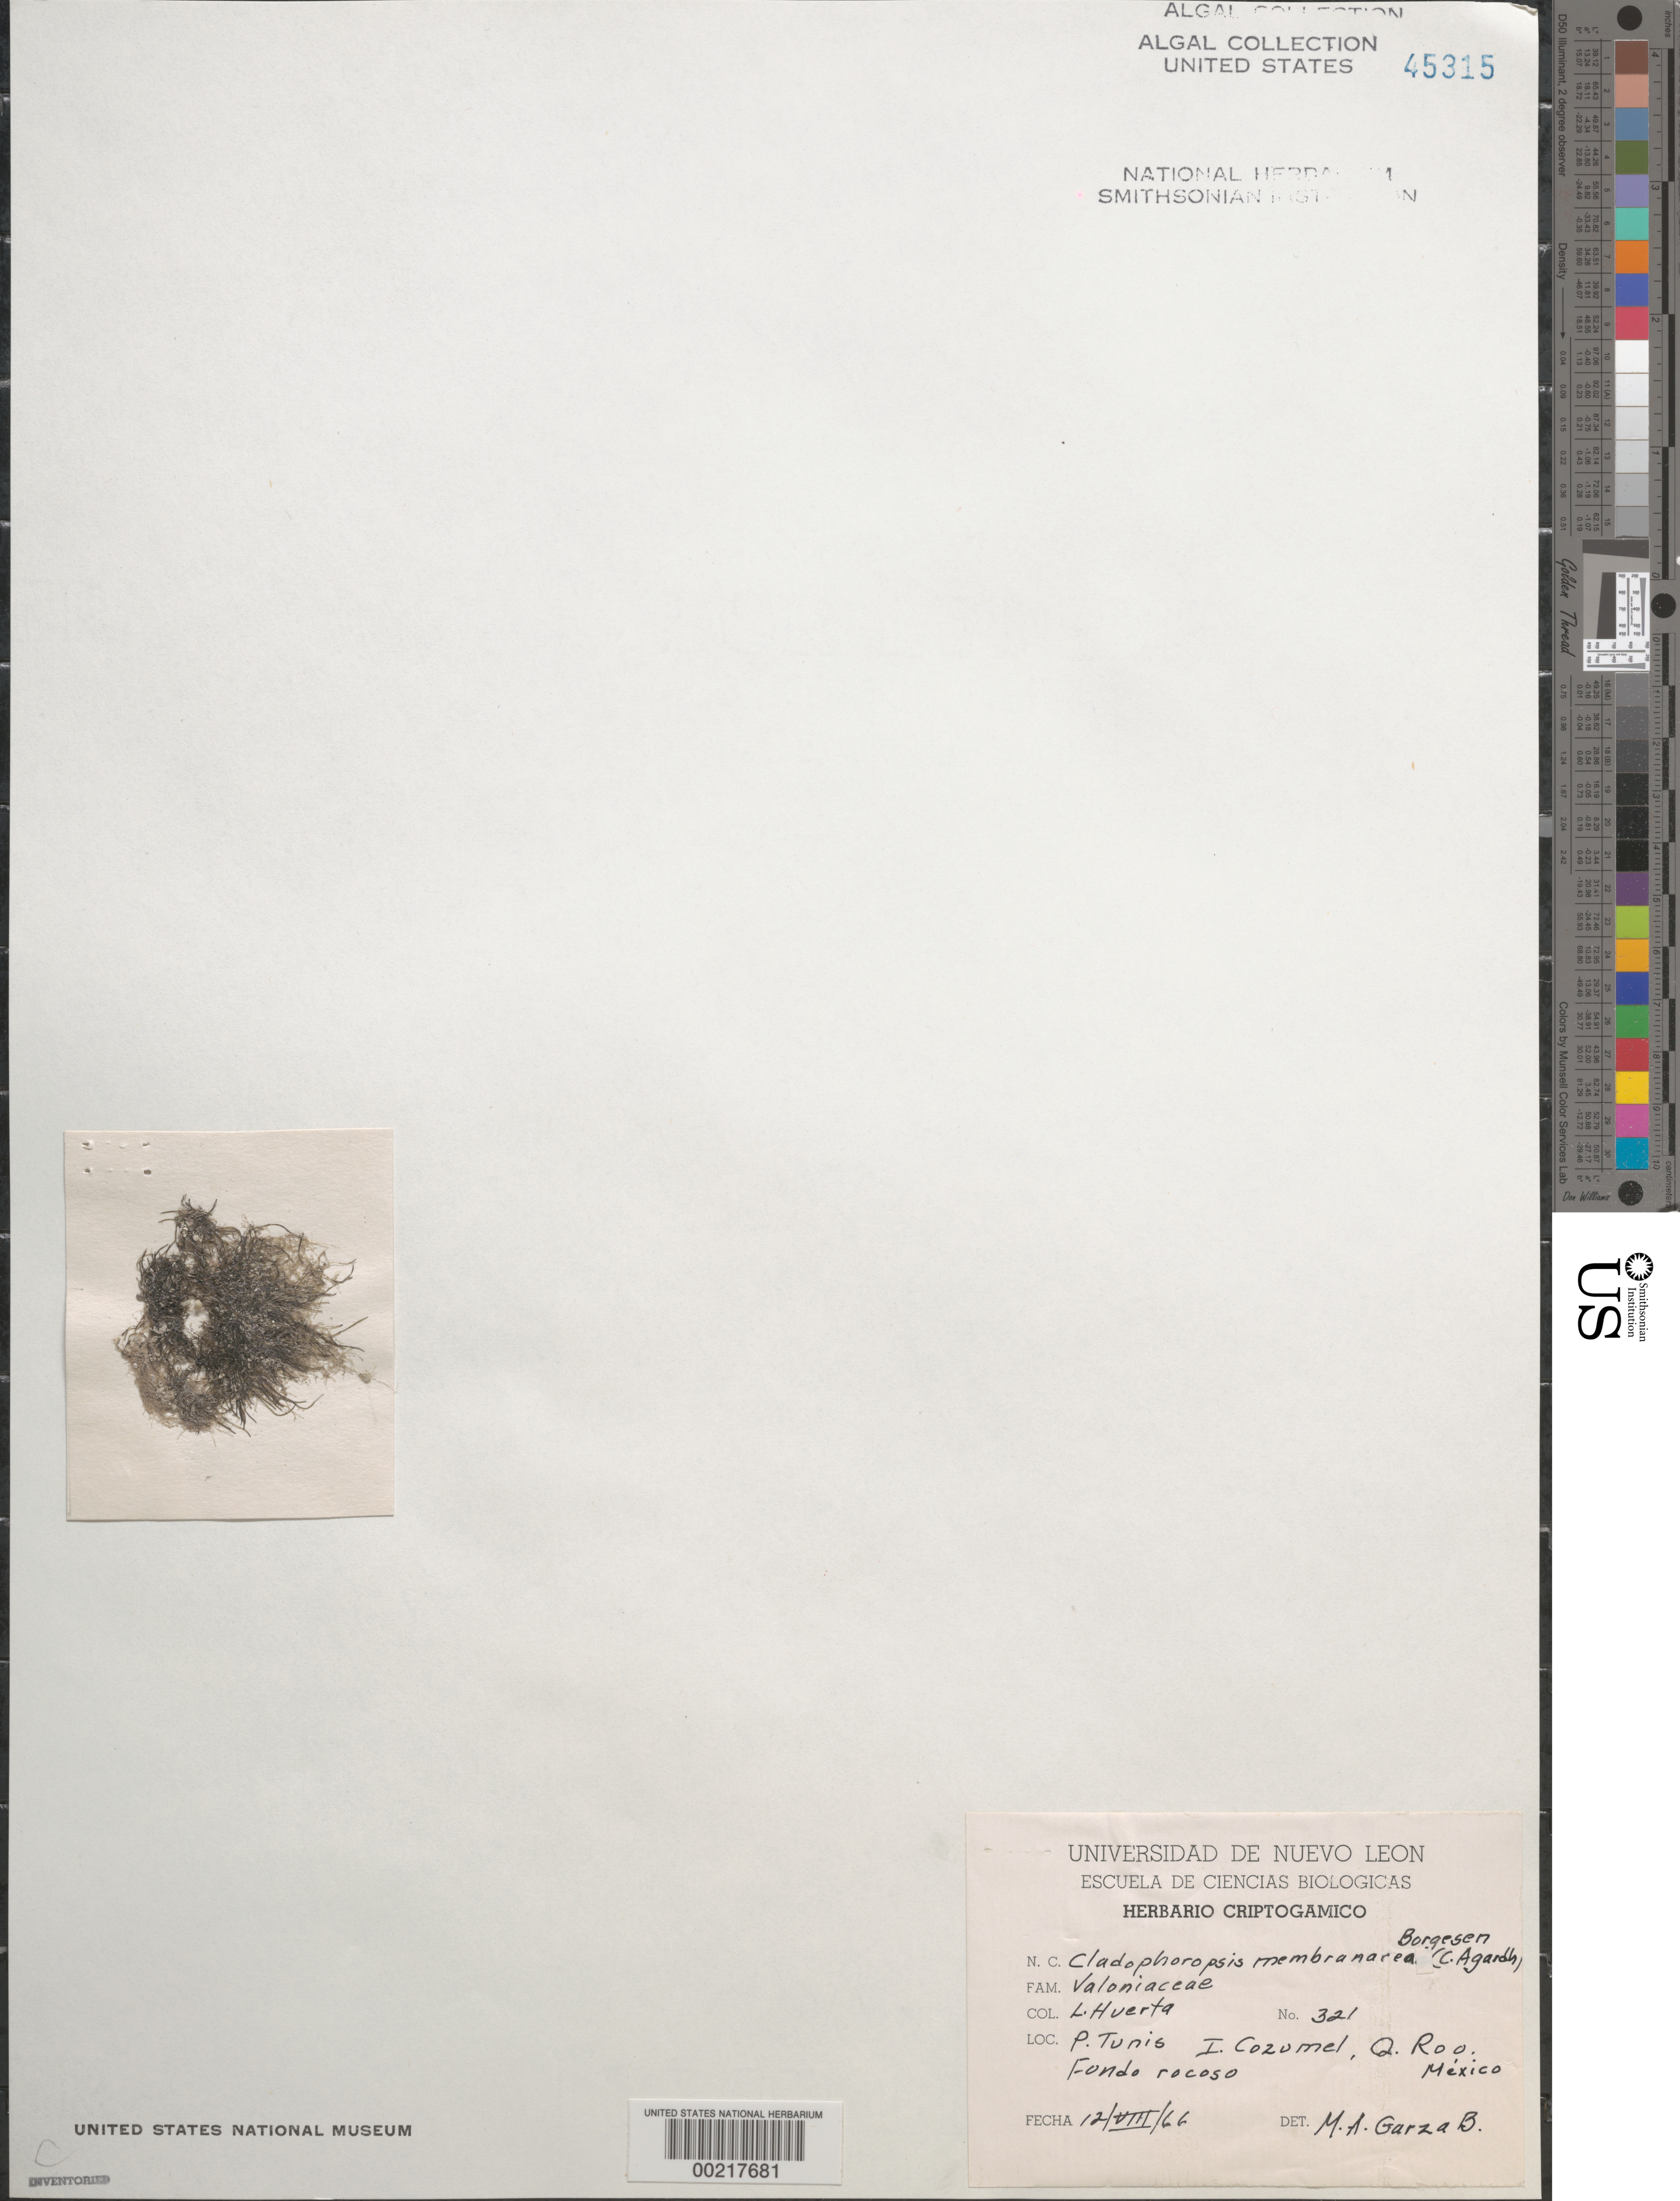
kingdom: Plantae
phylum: Chlorophyta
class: Ulvophyceae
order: Siphonocladales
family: Boodleaceae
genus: Cladophoropsis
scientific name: Cladophoropsis membranacea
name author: (Hofman-Bang) Børgesen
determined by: Garza Barrientos, M. A.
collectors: L. Huerta M.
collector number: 321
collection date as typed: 12 Aug 1966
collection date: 1966-08-12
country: Mexico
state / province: Quintana Roo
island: Isla Cozumel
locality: Punta Tunis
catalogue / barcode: US 45315